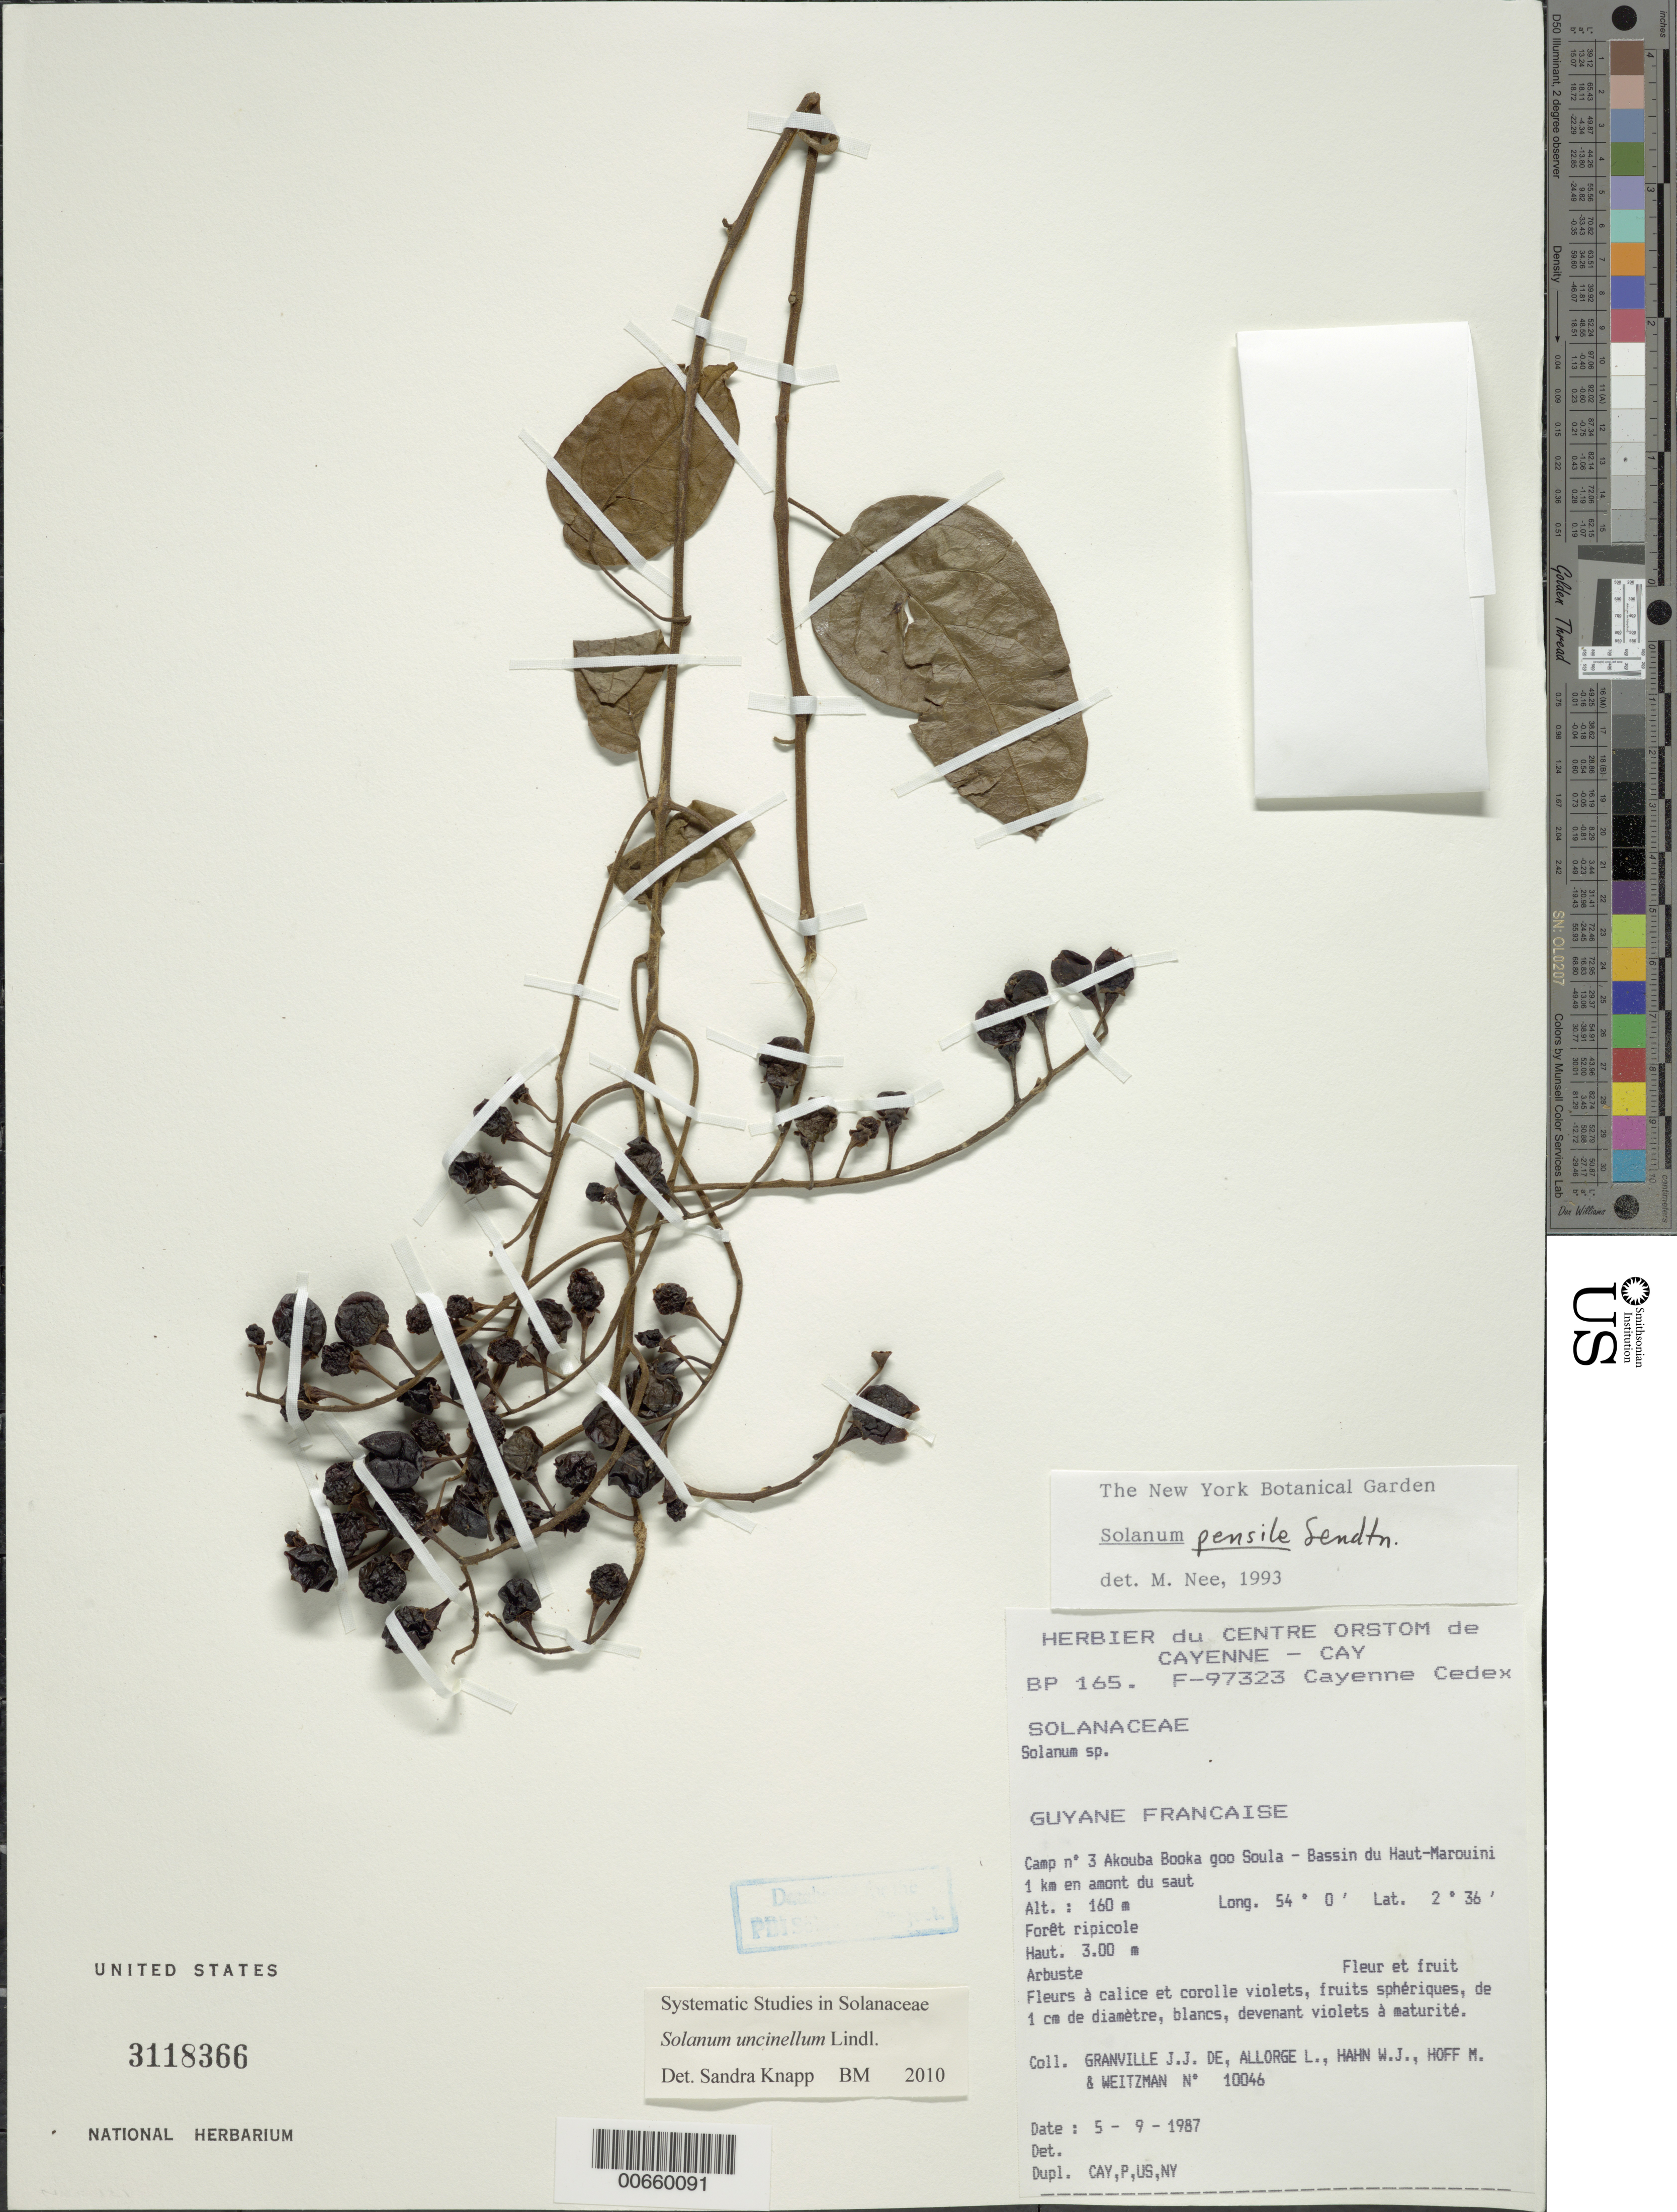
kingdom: Plantae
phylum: Tracheophyta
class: Magnoliopsida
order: Solanales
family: Solanaceae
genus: Solanum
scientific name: Solanum uncinellum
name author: Lindl.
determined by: Knapp, S. D.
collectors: J.-J. de Granville, L. Allorge, W. J. Hahn, M. Hoff & A. Weitzman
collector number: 10046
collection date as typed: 9 Sep 1987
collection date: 1987-09-09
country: French Guiana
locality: Akouba Booka goo Soula, Camp #3, bassin du Haut Marouini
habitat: Riparian forest.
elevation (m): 160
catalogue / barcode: US 3118366